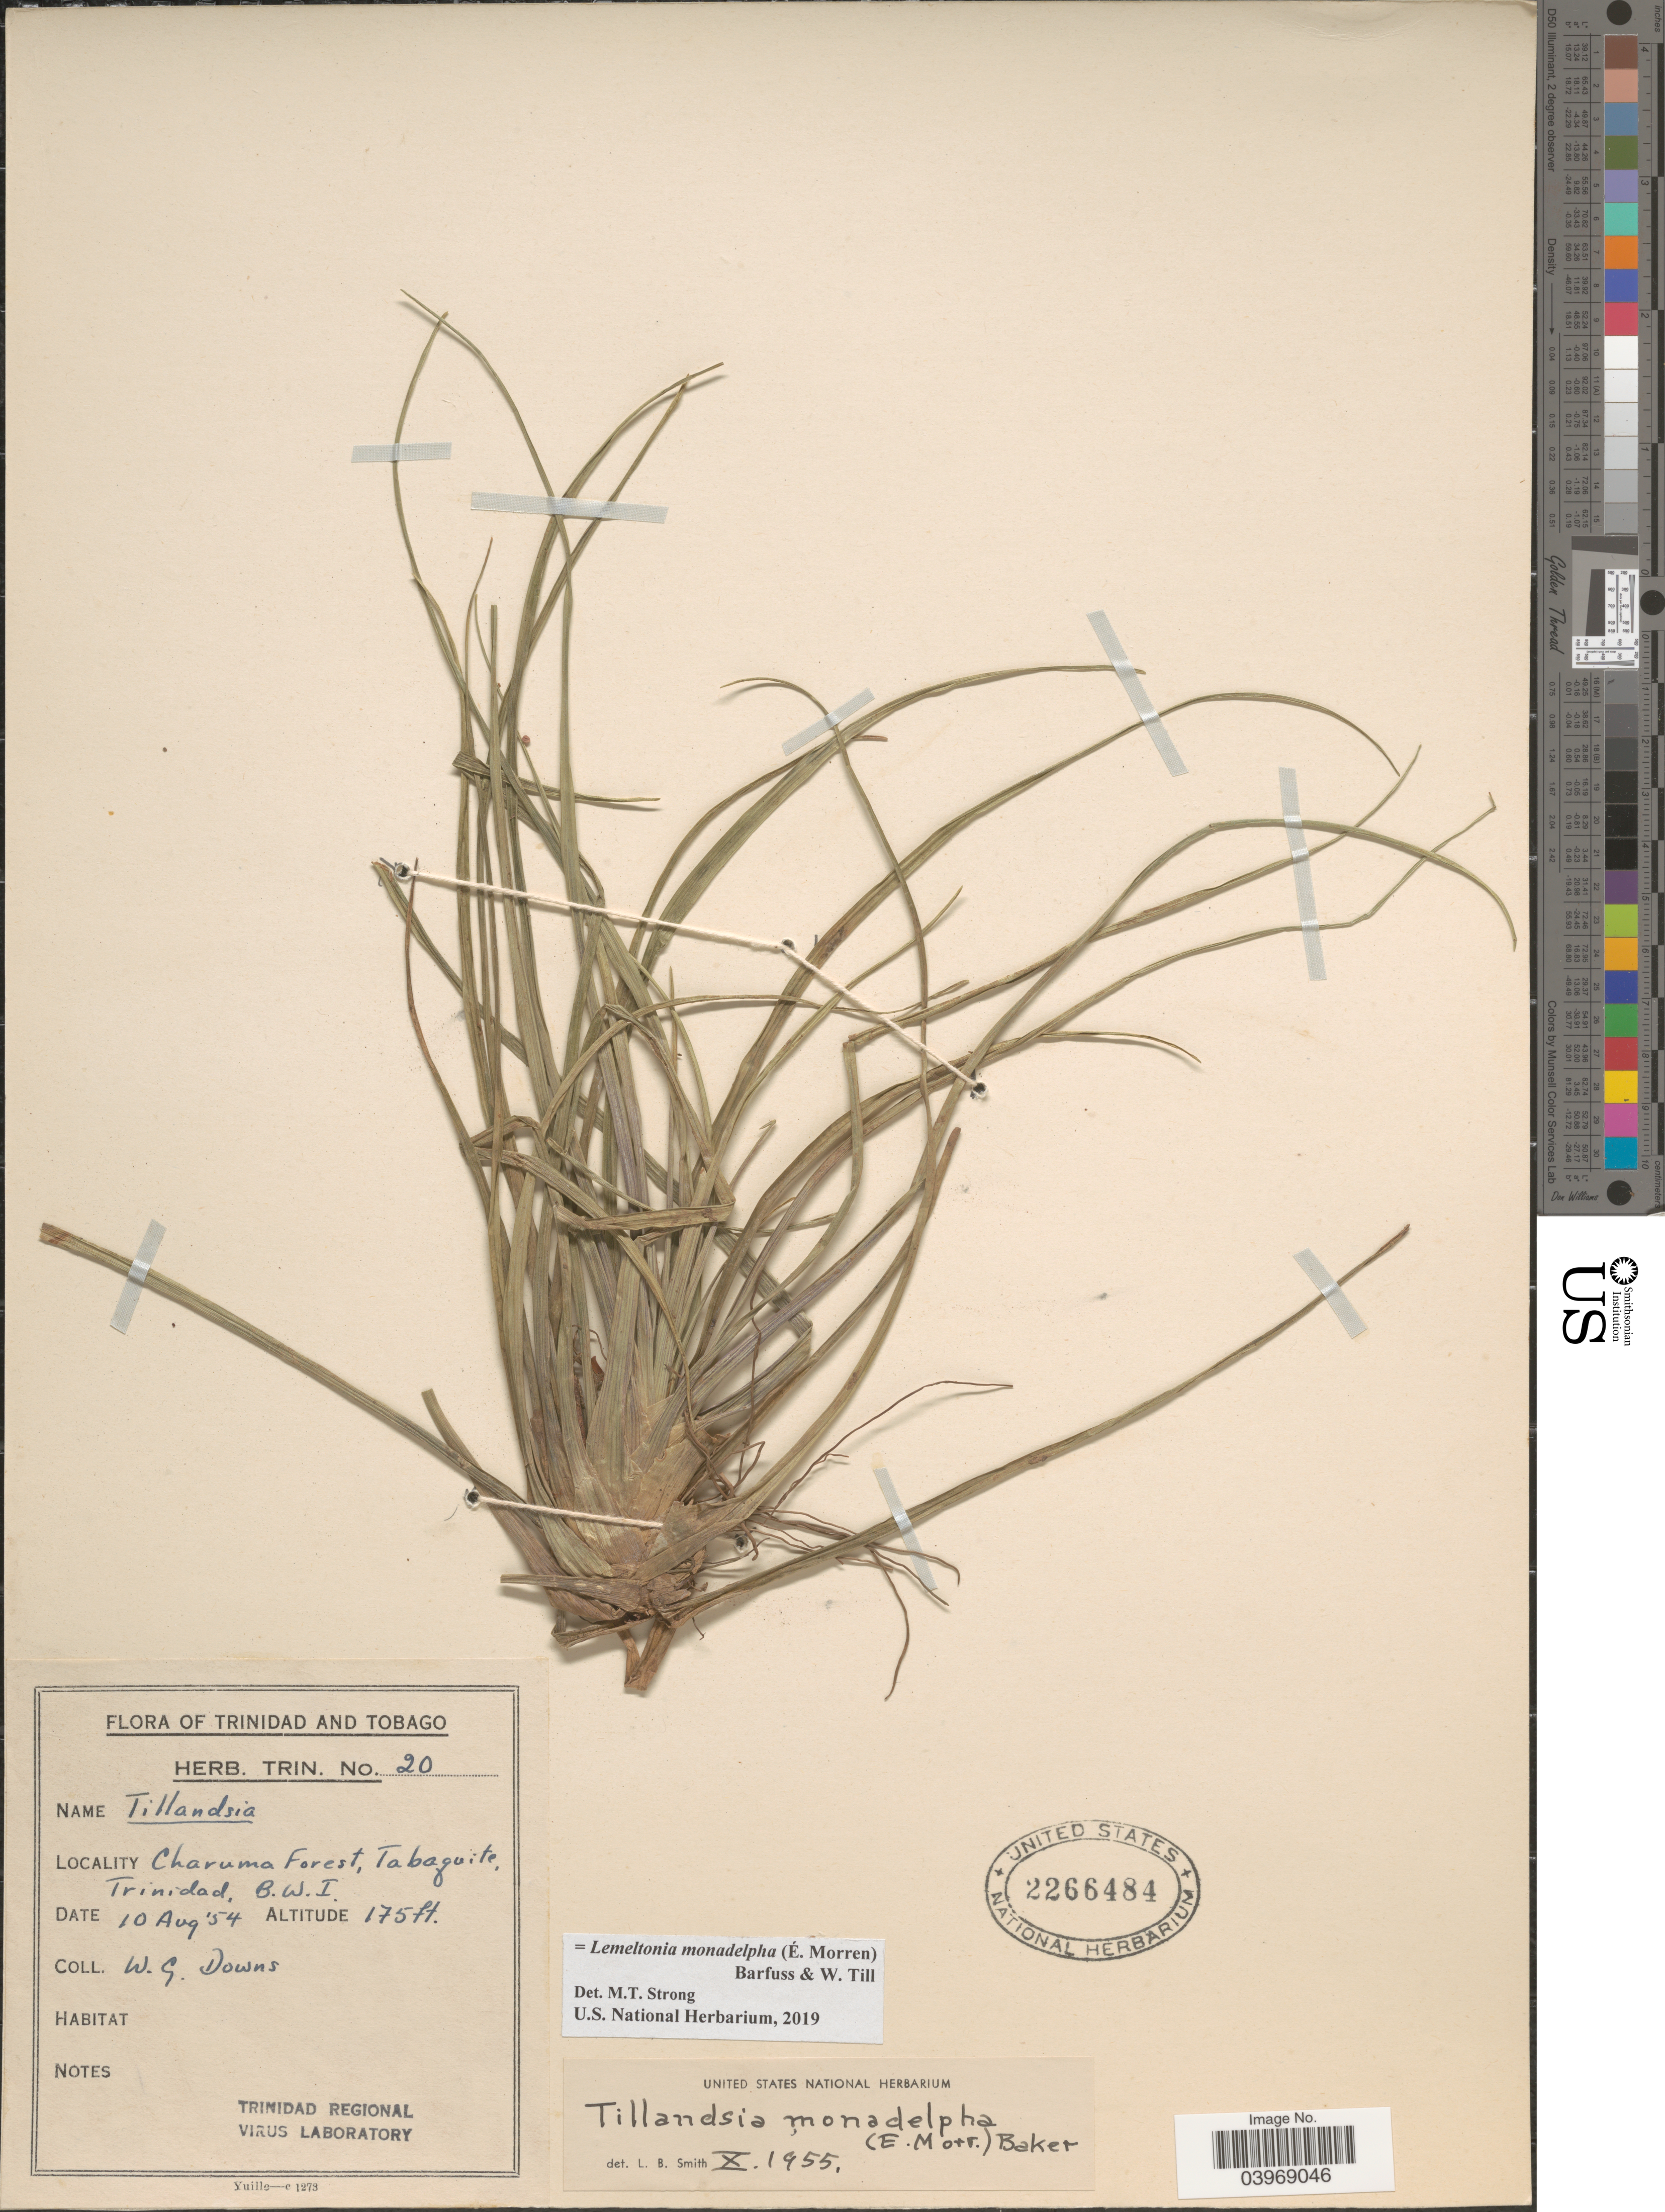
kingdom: Plantae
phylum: Tracheophyta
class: Liliopsida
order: Poales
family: Bromeliaceae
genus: Lemeltonia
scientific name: Lemeltonia monadelpha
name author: (É. Morren) Barfuss & W. Till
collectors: W. G. Downs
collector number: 20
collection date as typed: Transcribed d/m/y: 10/8/54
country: Trinidad and Tobago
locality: Charuma Forest, Tabaquite, Trinidad, B.W.I.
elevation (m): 53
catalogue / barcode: US 2266484